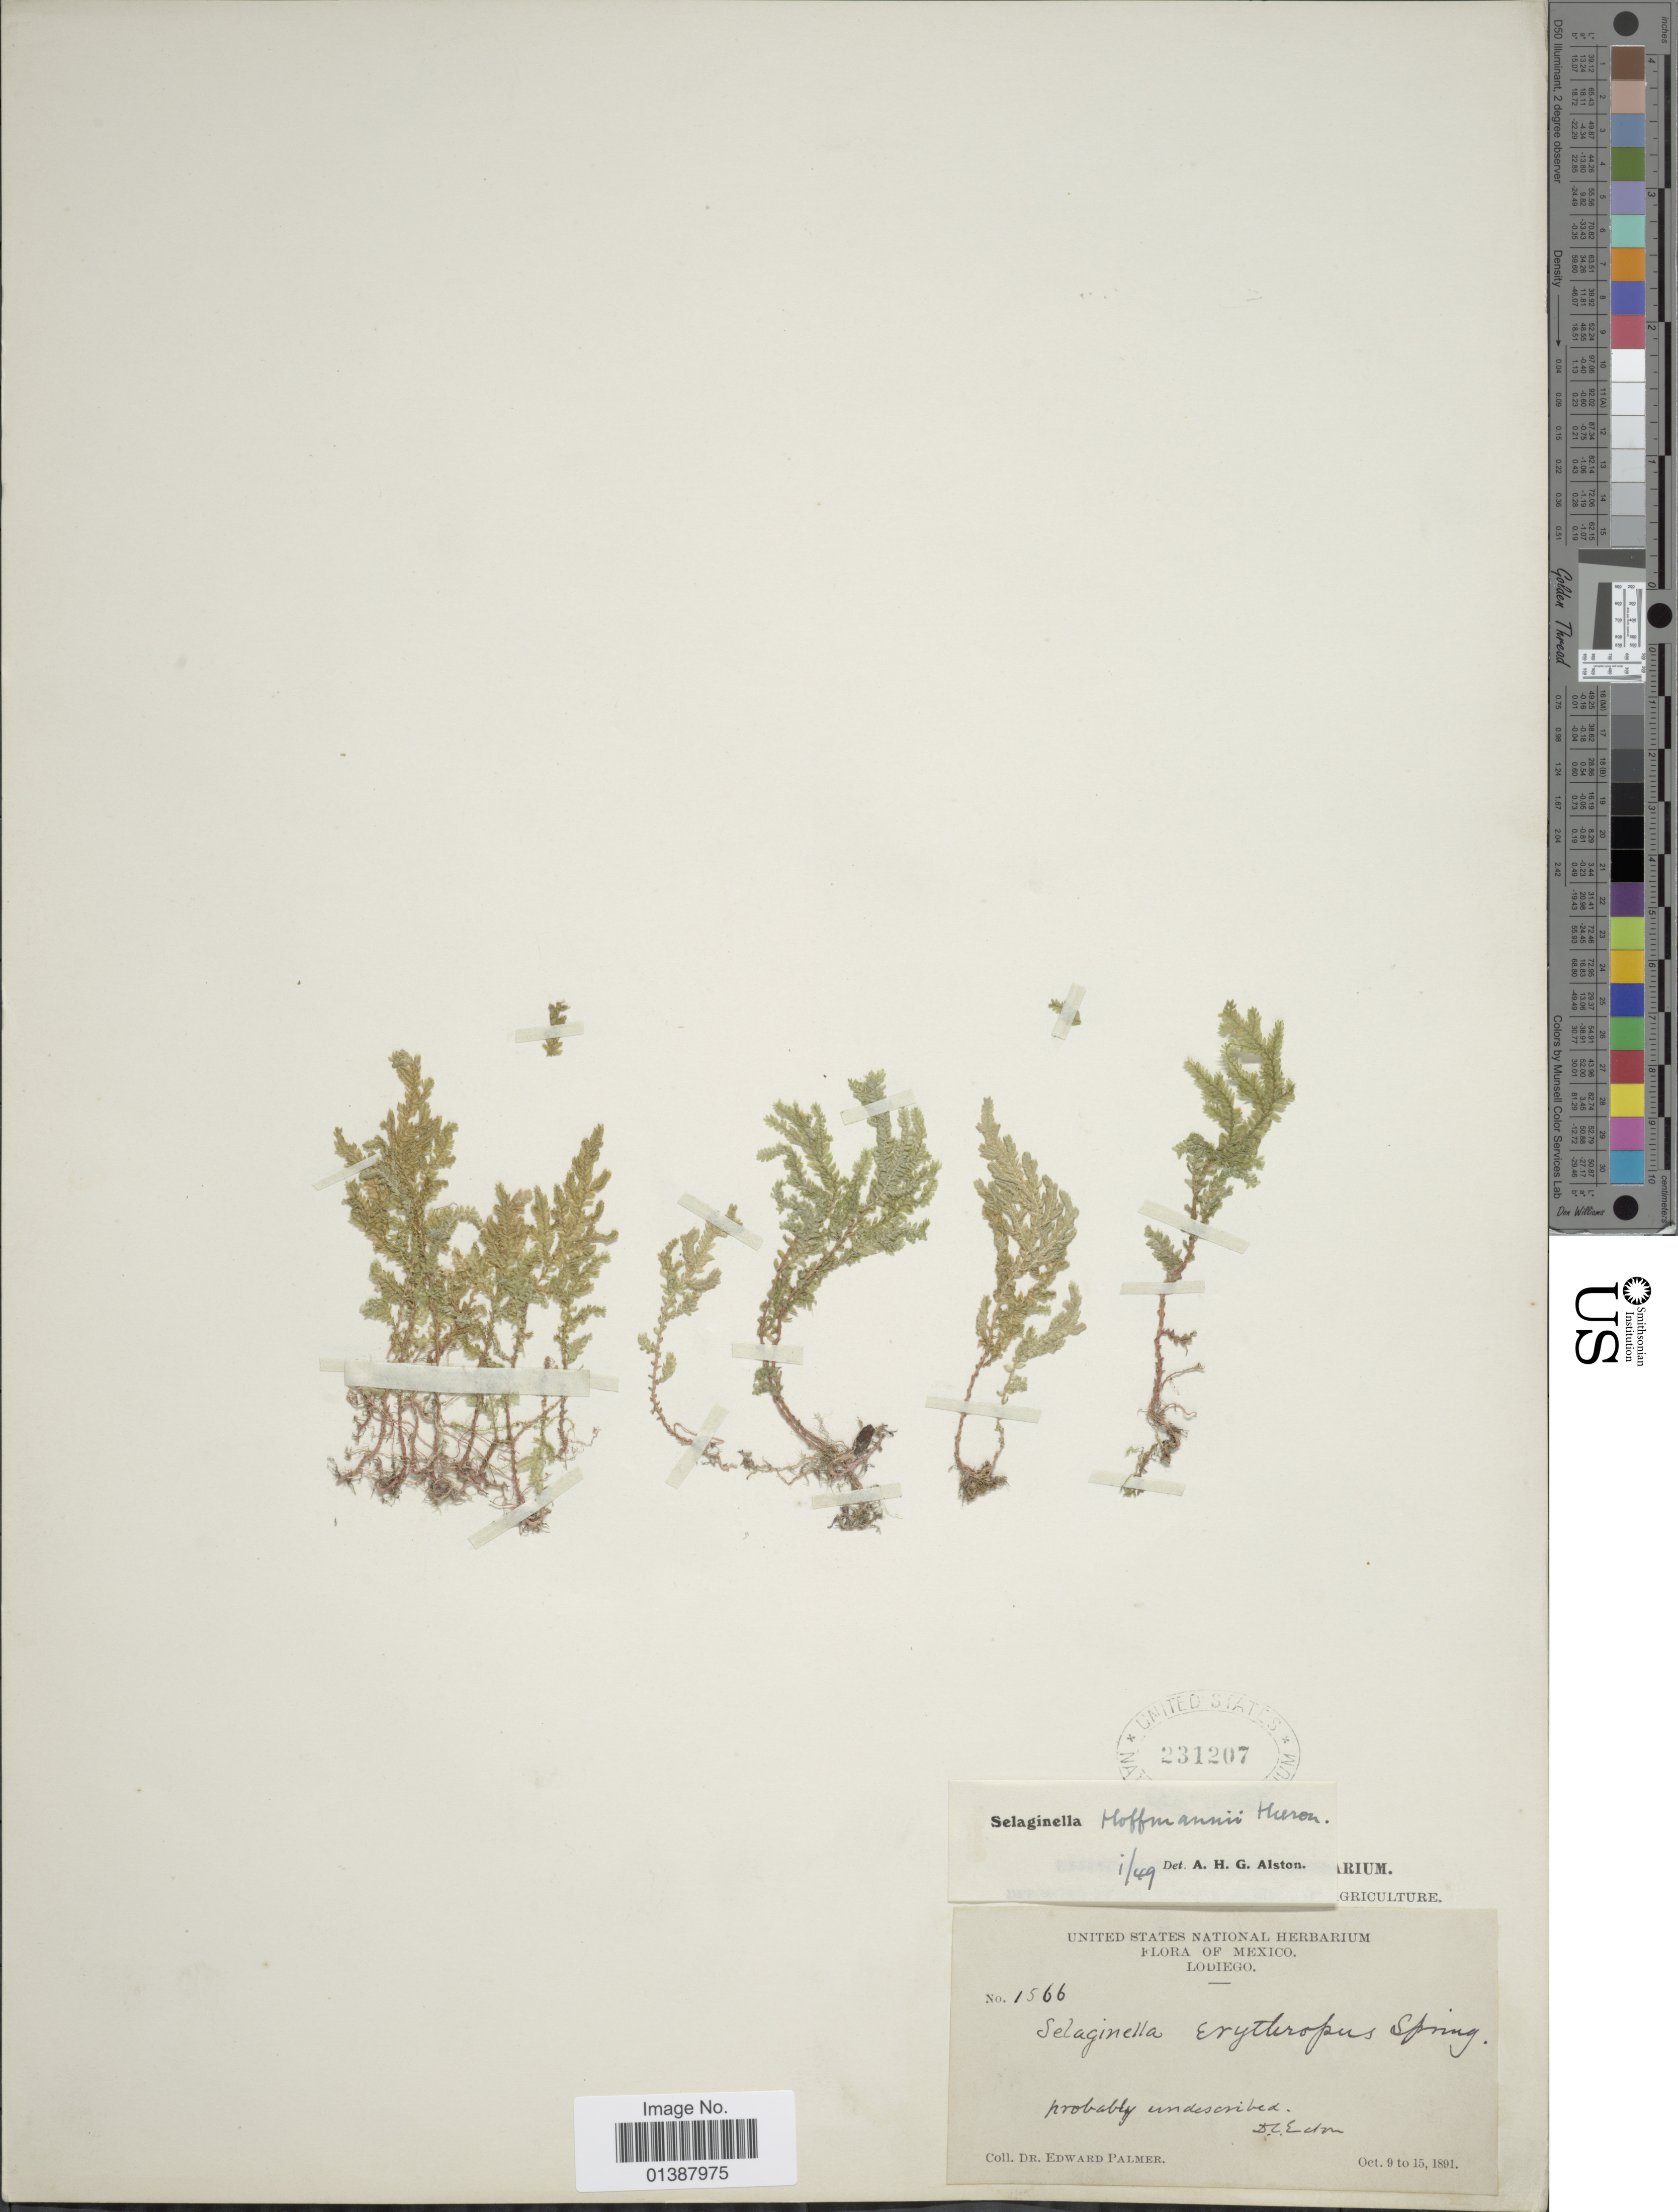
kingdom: Plantae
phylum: Tracheophyta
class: Lycopodiopsida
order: Selaginellales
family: Selaginellaceae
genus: Selaginella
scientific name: Selaginella hoffmannii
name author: Hieron.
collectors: E. Palmer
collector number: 1566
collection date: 1891-10-09/1891-10-15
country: Mexico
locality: Lodiego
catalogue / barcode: US 231207